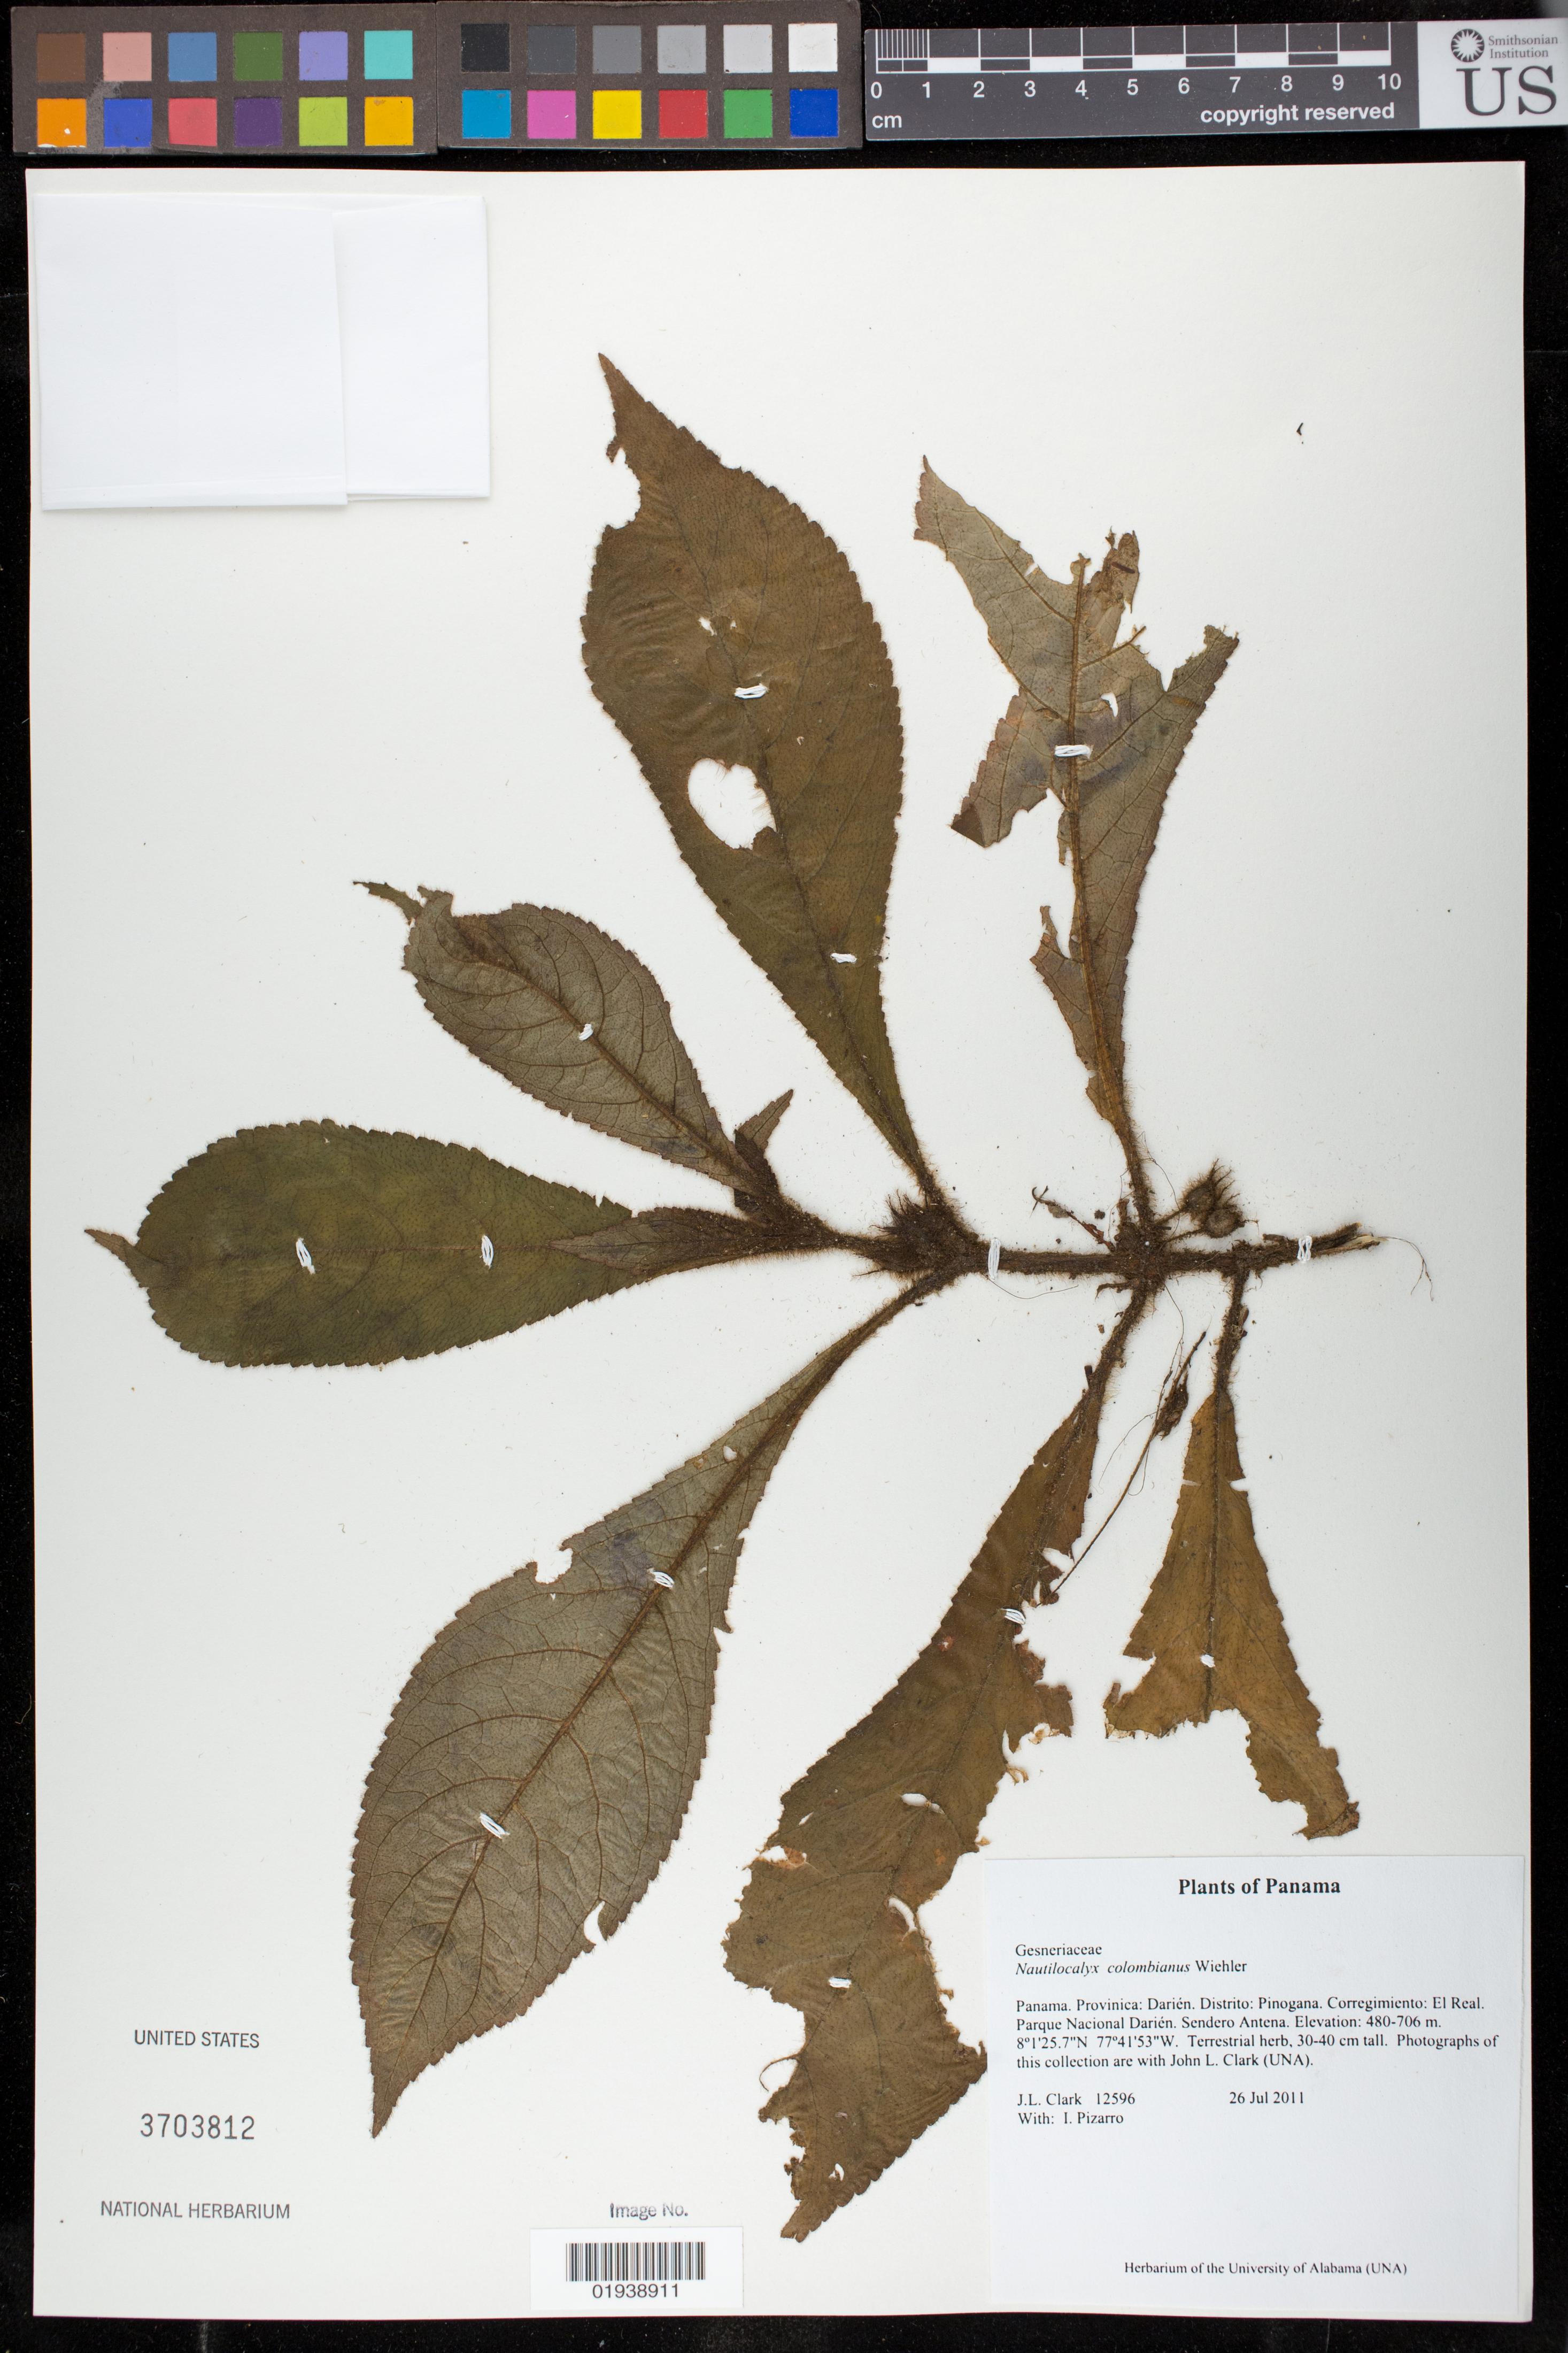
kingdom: Plantae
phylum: Tracheophyta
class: Magnoliopsida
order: Lamiales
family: Gesneriaceae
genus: Nautilocalyx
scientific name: Nautilocalyx colombianus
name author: Wiehler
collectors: J. L. Clark & I. Pizarro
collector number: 12596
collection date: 2011-07-26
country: Panama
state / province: Darién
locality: Distrito Pinogana. El Real. Parque Nacional Darién. Sendero Antena.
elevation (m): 480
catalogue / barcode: US 3703812